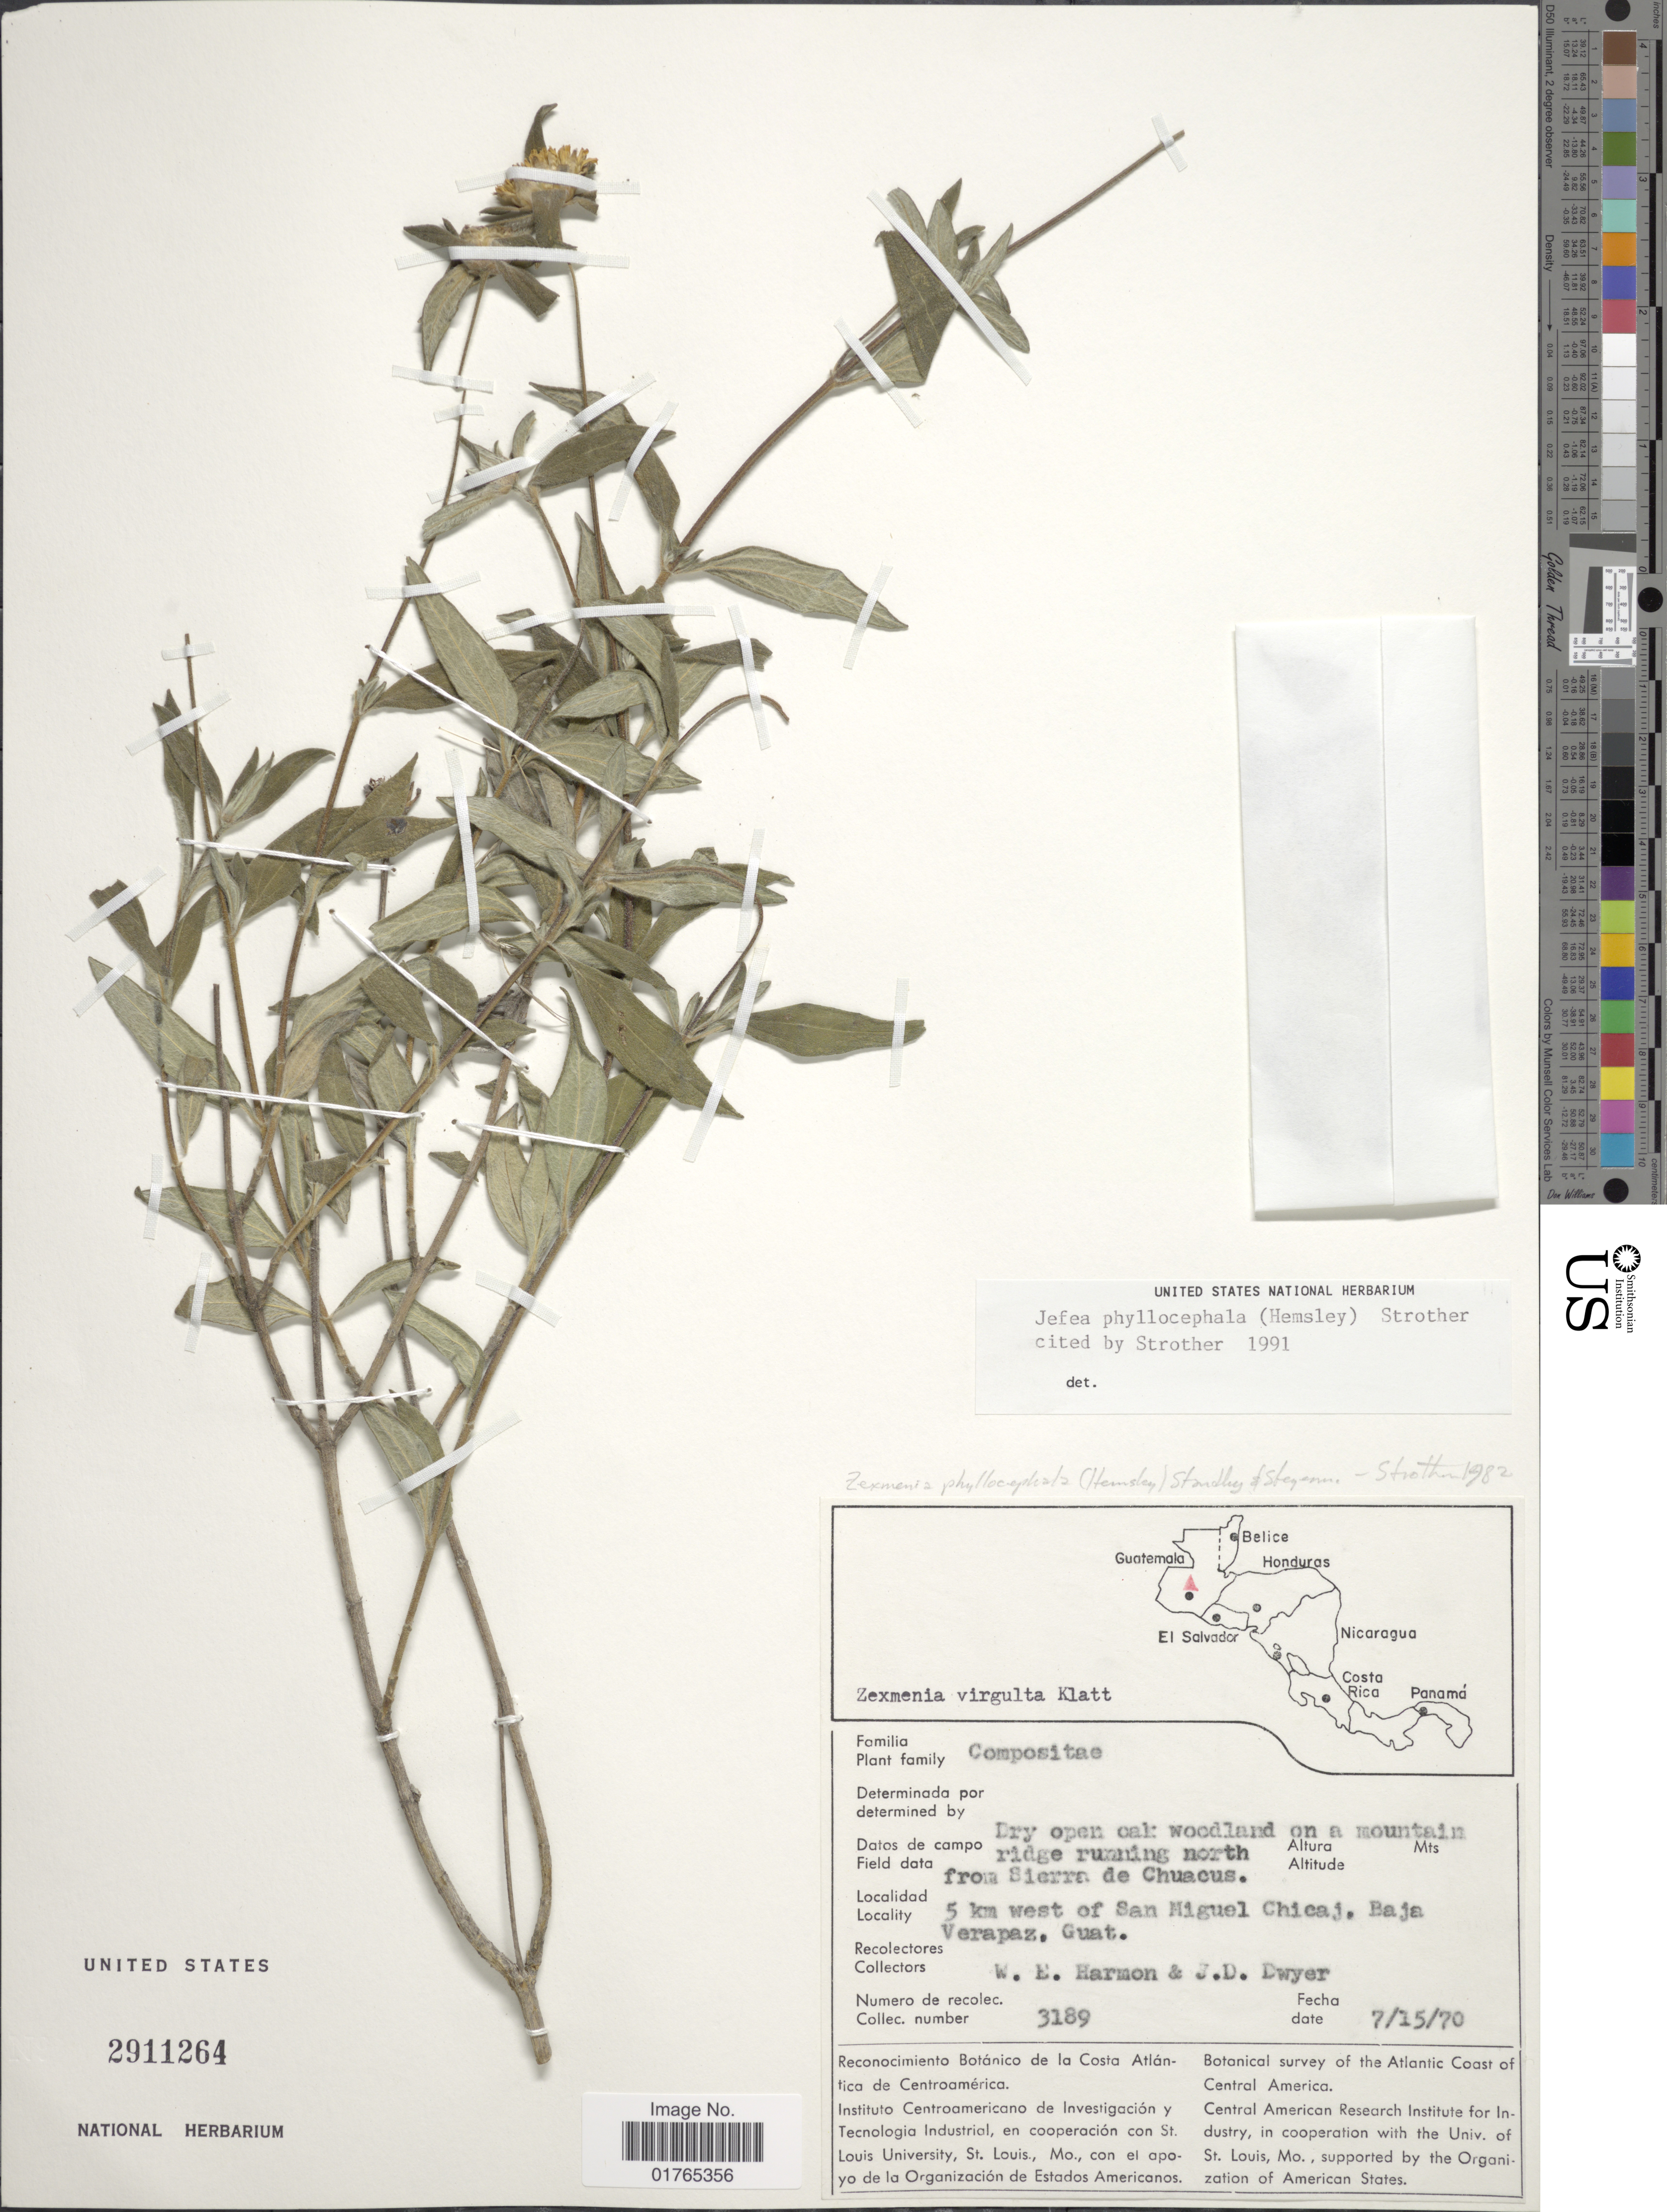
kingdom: Plantae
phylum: Tracheophyta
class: Magnoliopsida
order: Asterales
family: Asteraceae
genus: Jefea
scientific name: Jefea phyllocephala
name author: (Hemsl.) Strother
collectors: W. E. Harmon & J. D. Dwyer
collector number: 3189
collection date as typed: Transcribed d/m/y: 15/7/70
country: Guatemala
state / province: Guatemala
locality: Dry open oak: woodland on a mountain ridge running north from Sierra de Chuacus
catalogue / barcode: US 2911264